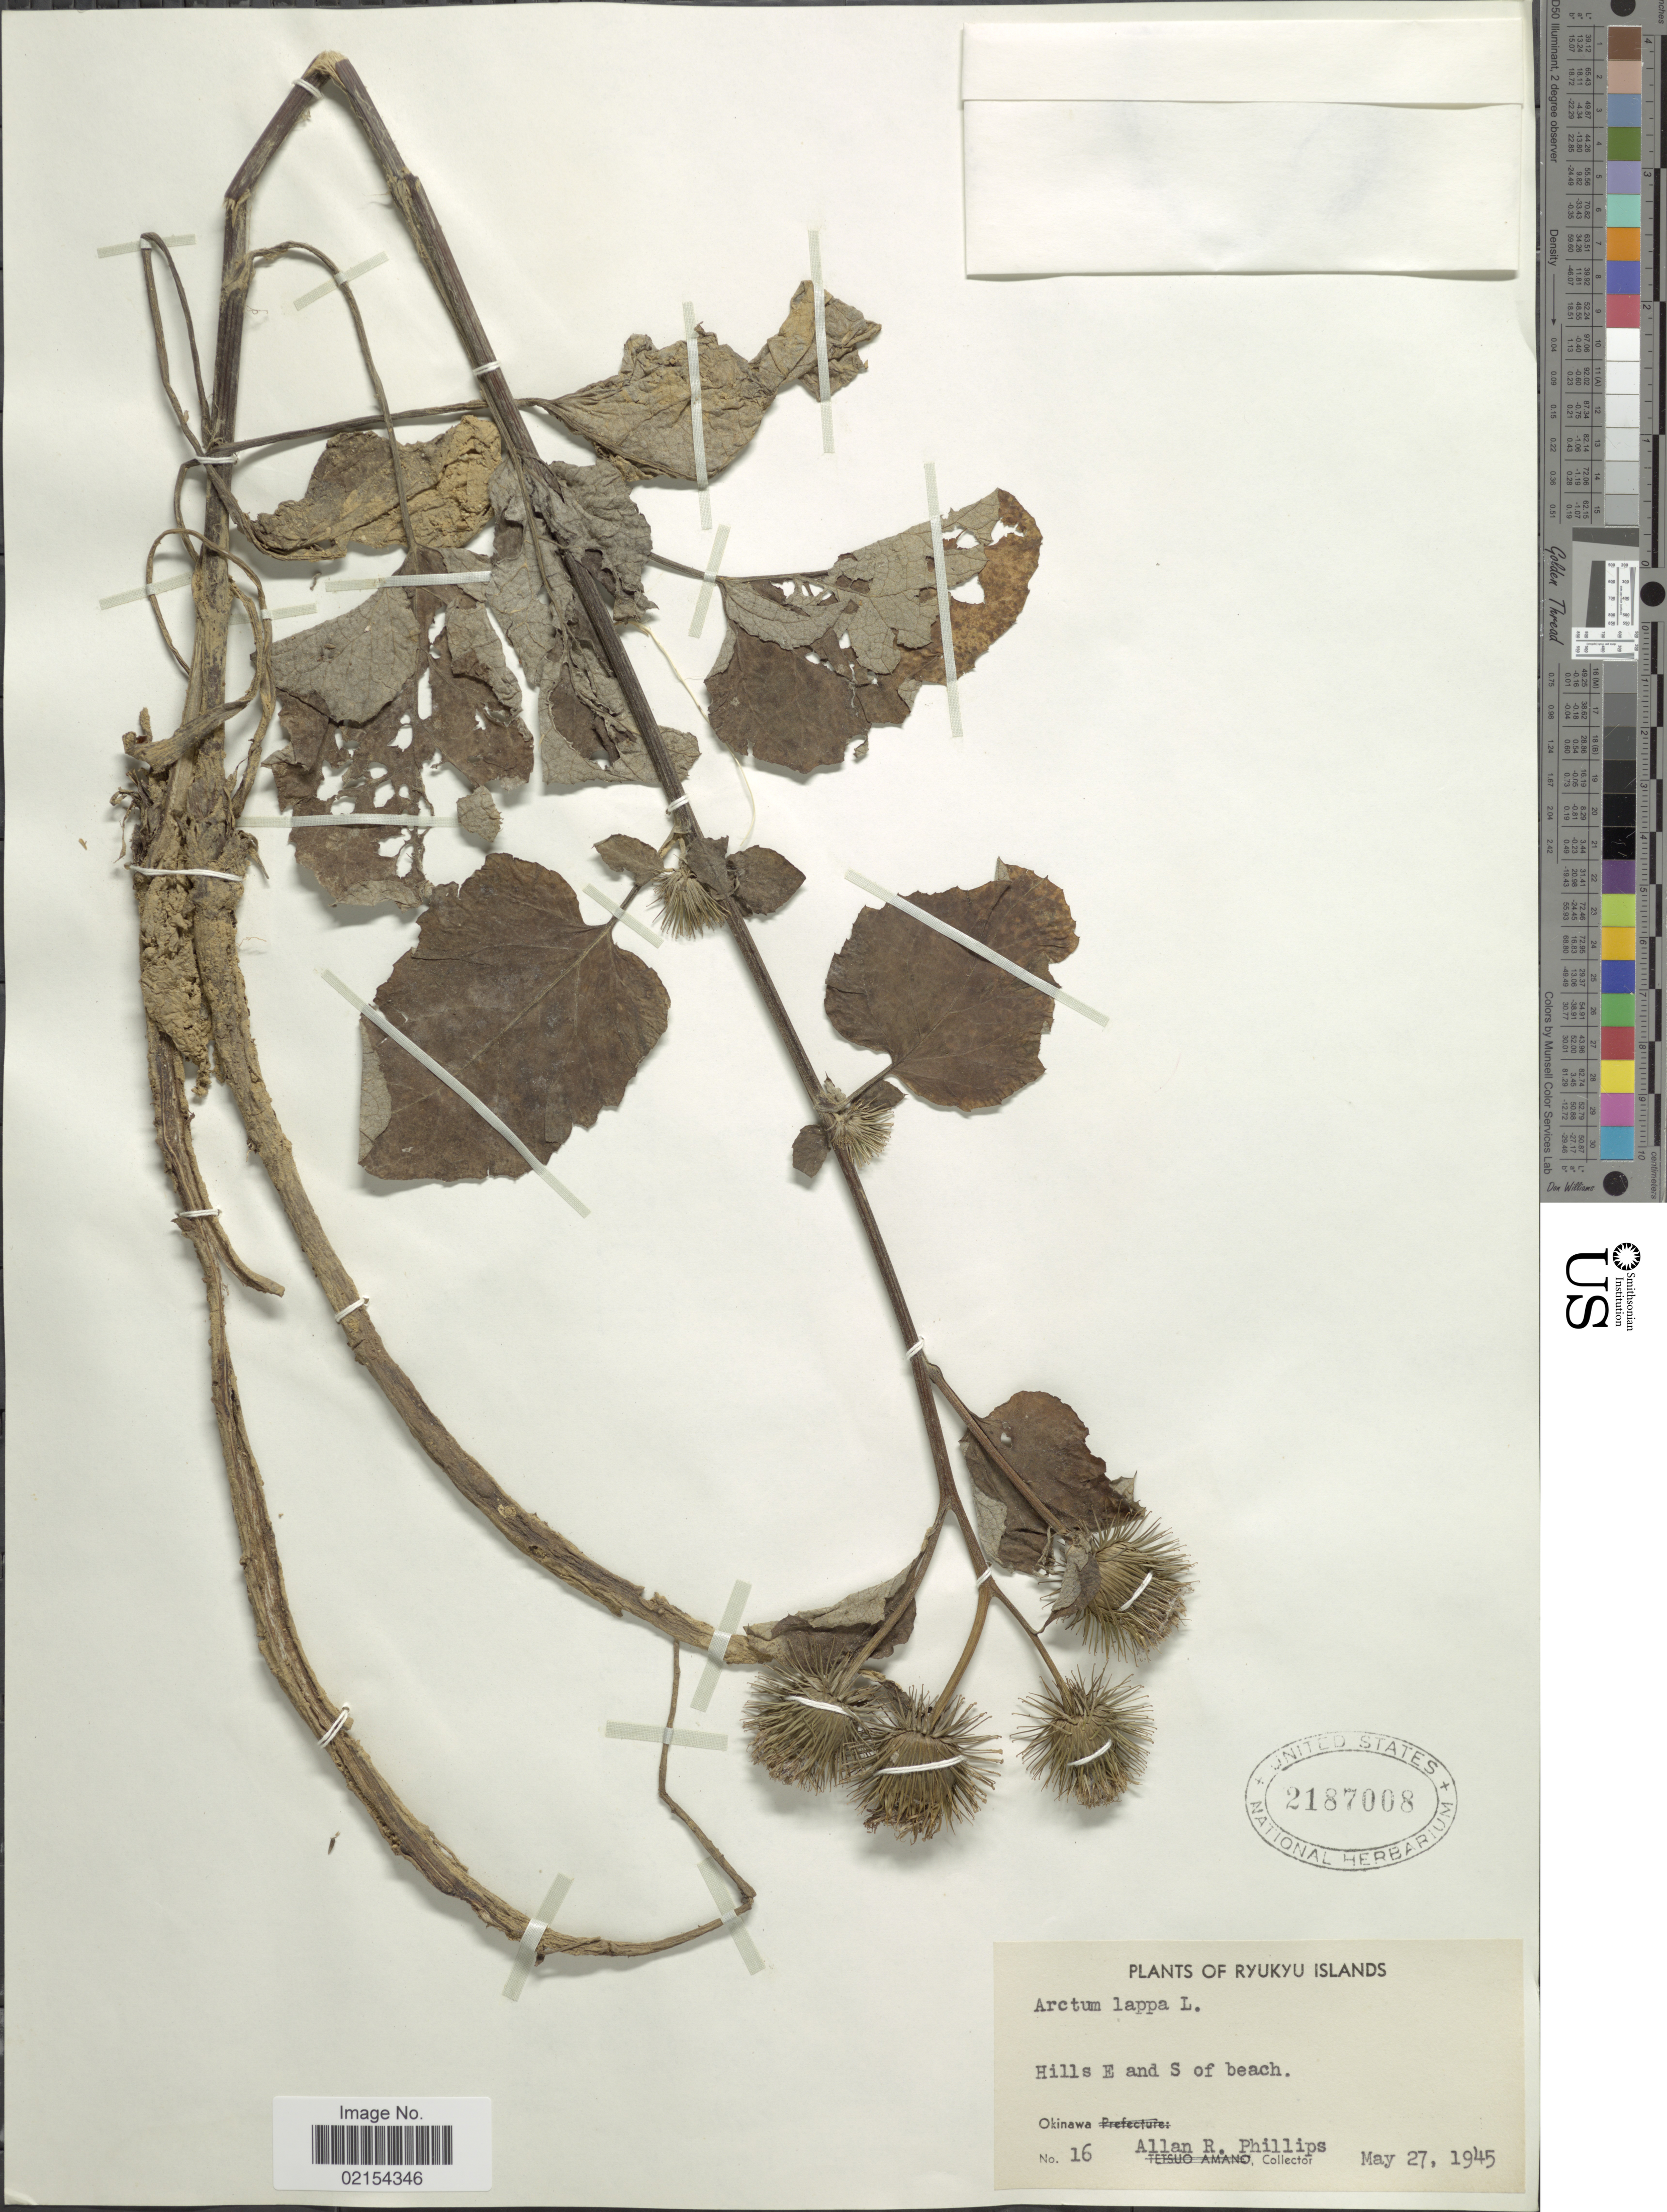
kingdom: Plantae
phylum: Tracheophyta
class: Magnoliopsida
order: Asterales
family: Asteraceae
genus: Arctium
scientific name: Arctium lappa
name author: L.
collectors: A. R. Phillips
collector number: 16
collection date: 1945-05-27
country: Japan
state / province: Okinawa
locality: Ryukyu Islands, Hills E and of Beach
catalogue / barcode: US 2187008